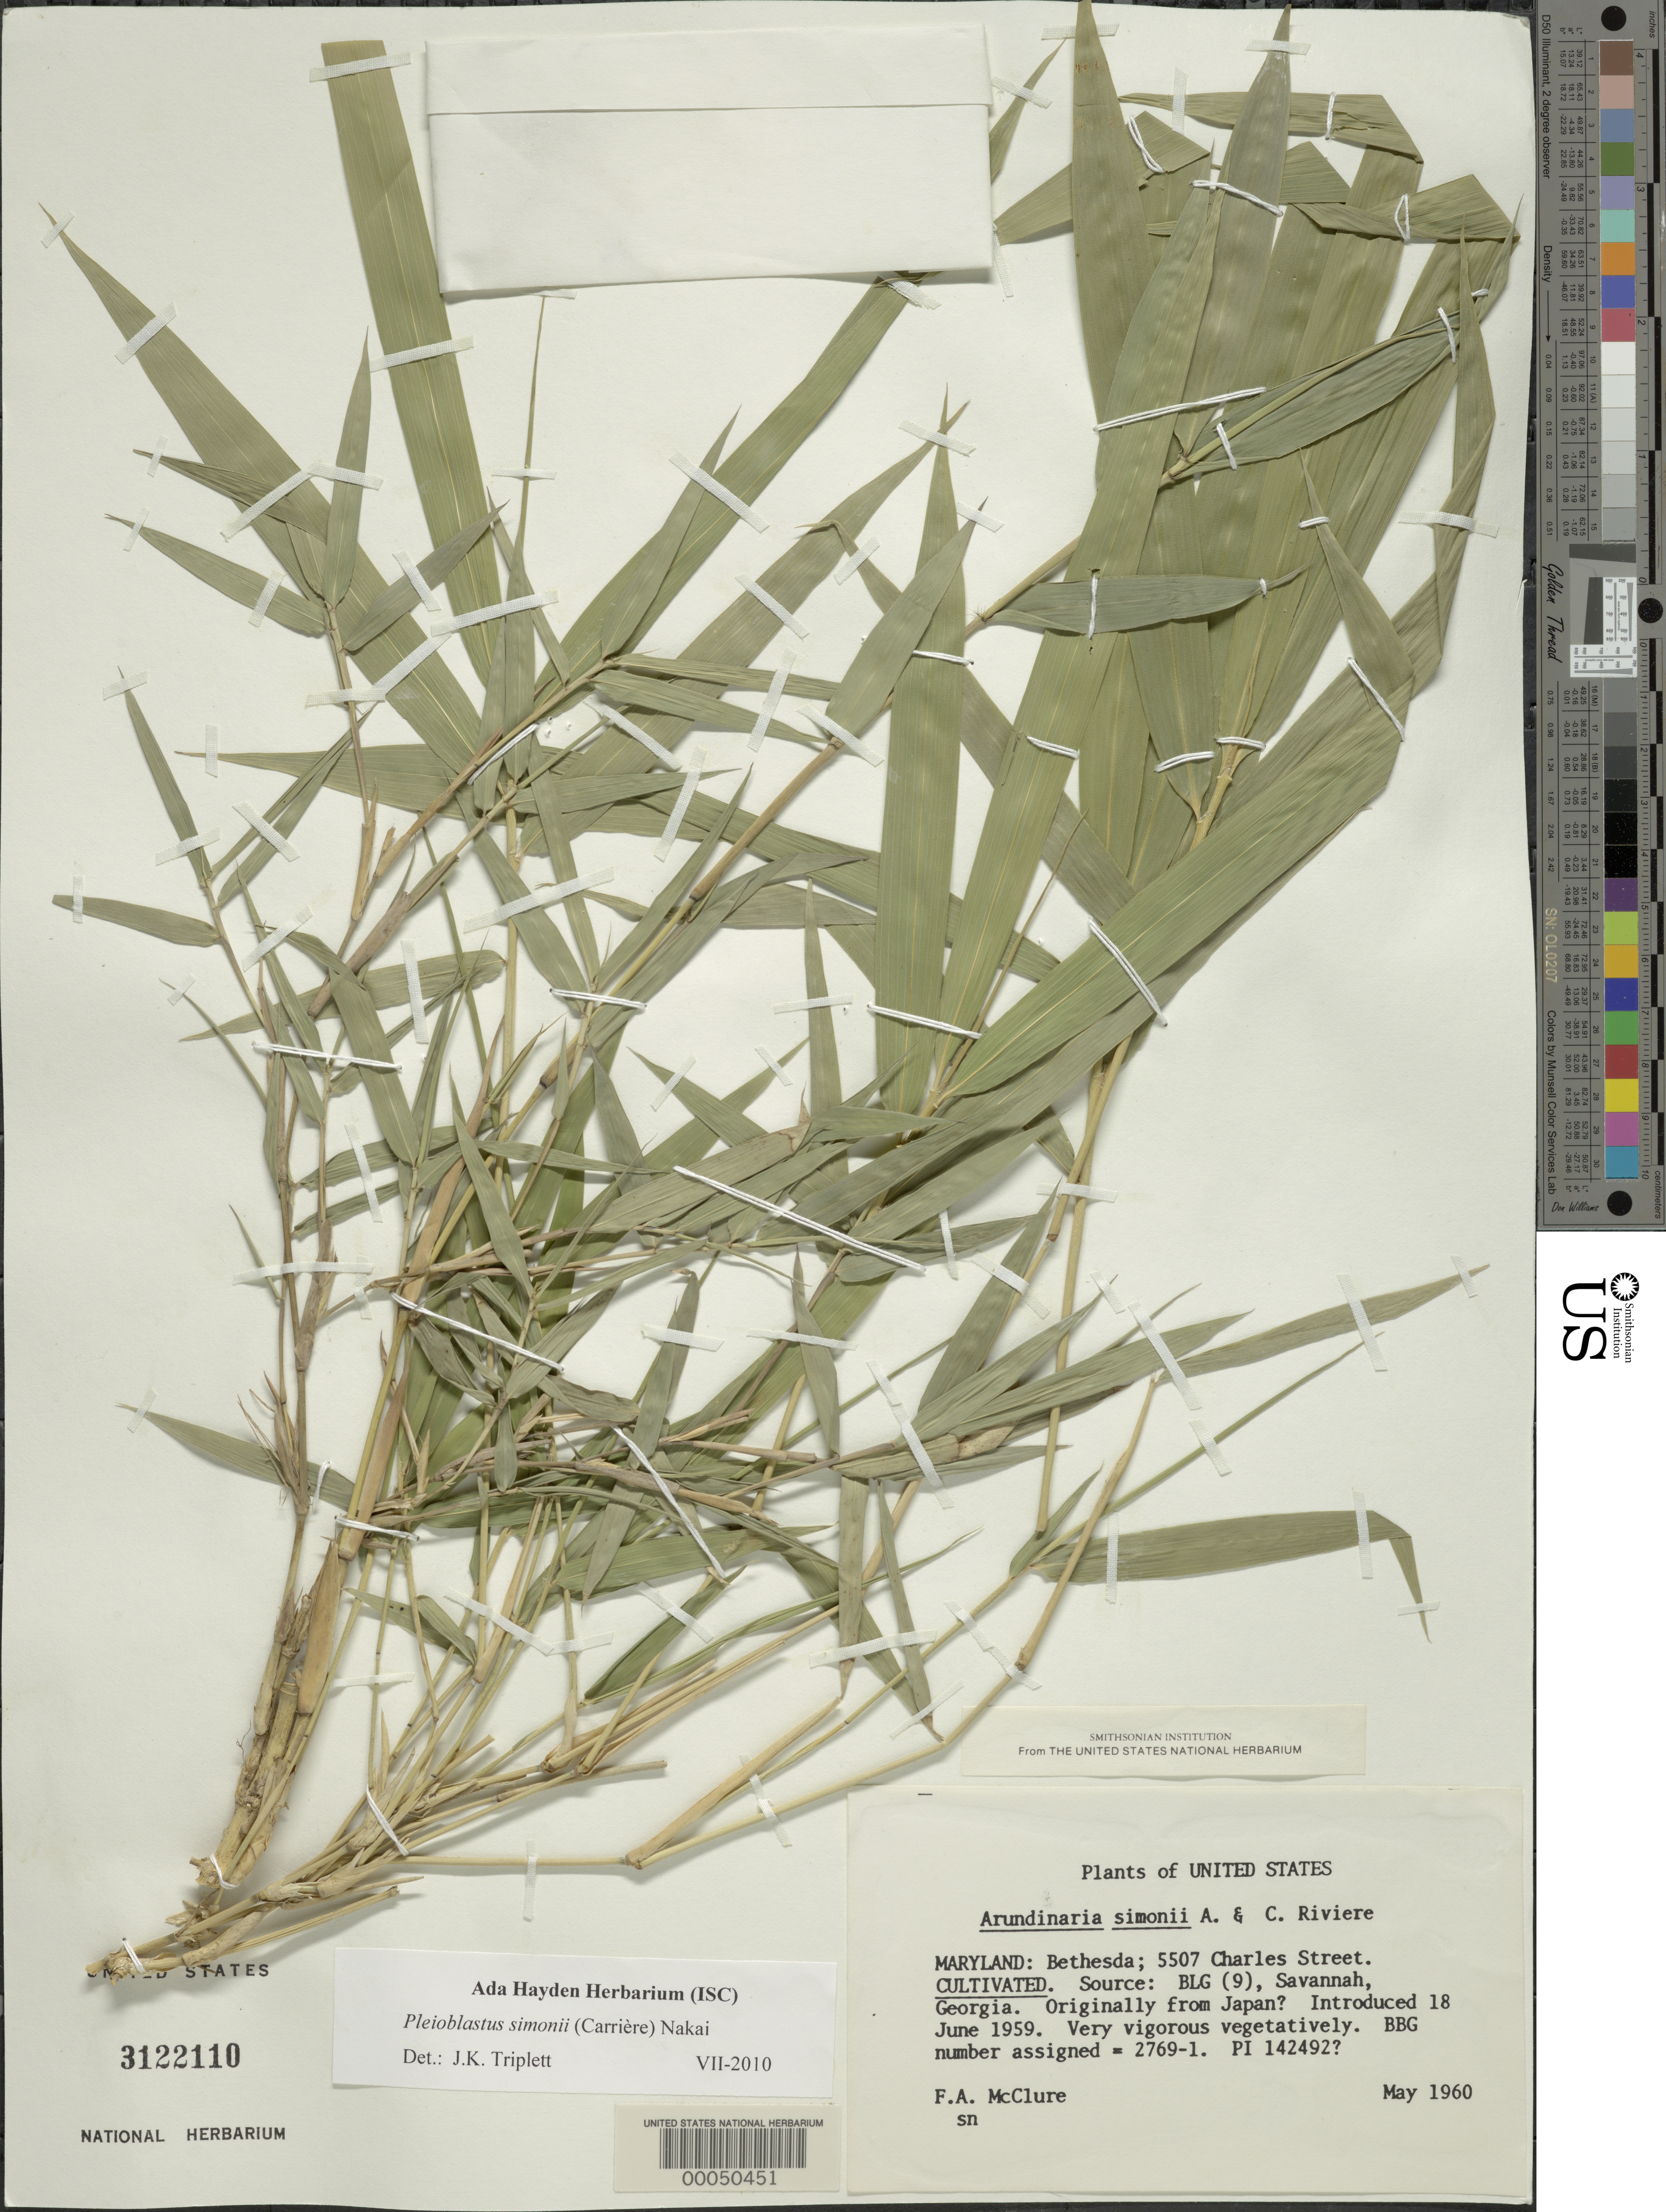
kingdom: Plantae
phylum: Tracheophyta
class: Liliopsida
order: Poales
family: Poaceae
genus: Pleioblastus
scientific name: Pleioblastus simonii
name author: (Carrière) Nakai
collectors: F. A. McClure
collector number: BBG 2769-1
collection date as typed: May 1960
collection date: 1960-05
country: United States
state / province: Maryland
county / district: Montgomery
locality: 5507 Charles Street, Bethesda (McClure's garden)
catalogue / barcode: US 3122110